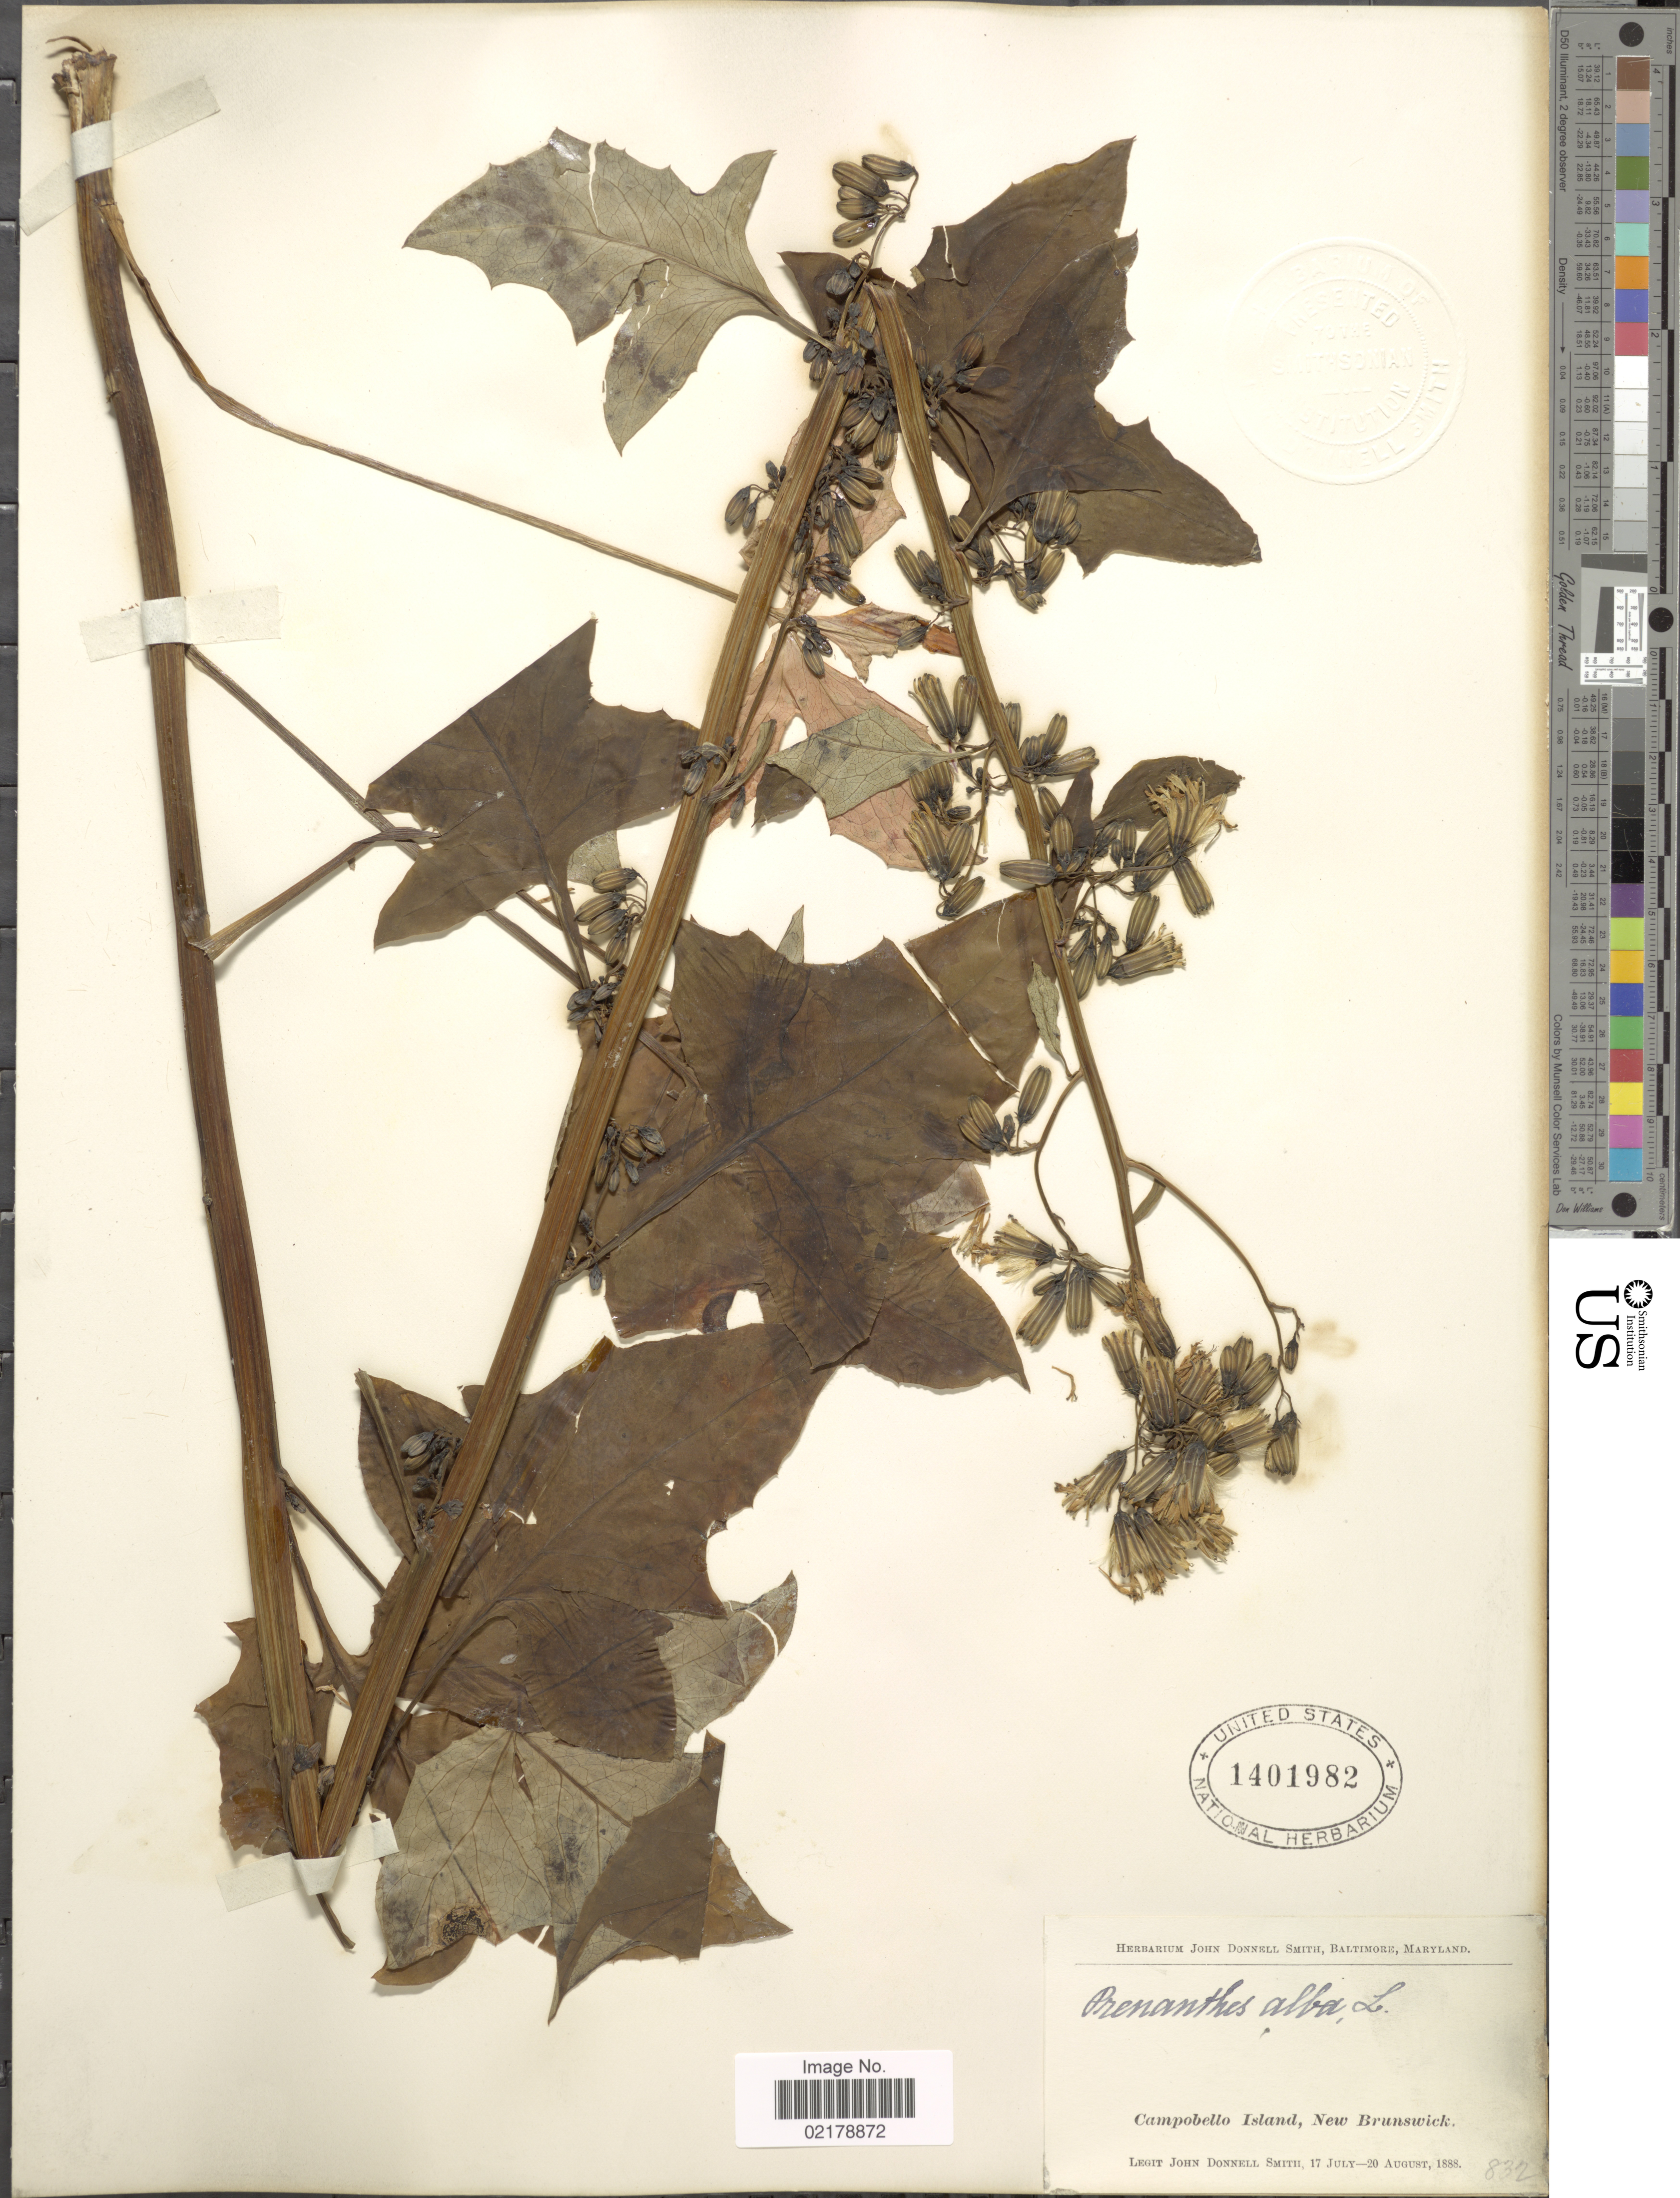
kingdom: Plantae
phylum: Tracheophyta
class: Magnoliopsida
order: Asterales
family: Asteraceae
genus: Nabalus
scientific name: Nabalus albus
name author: (L.) Hook.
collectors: J. Donnell Smith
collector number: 832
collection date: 1888-07-17/1888-08-20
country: Canada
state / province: New Brunswick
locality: Campobello Island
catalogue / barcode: US 1401982